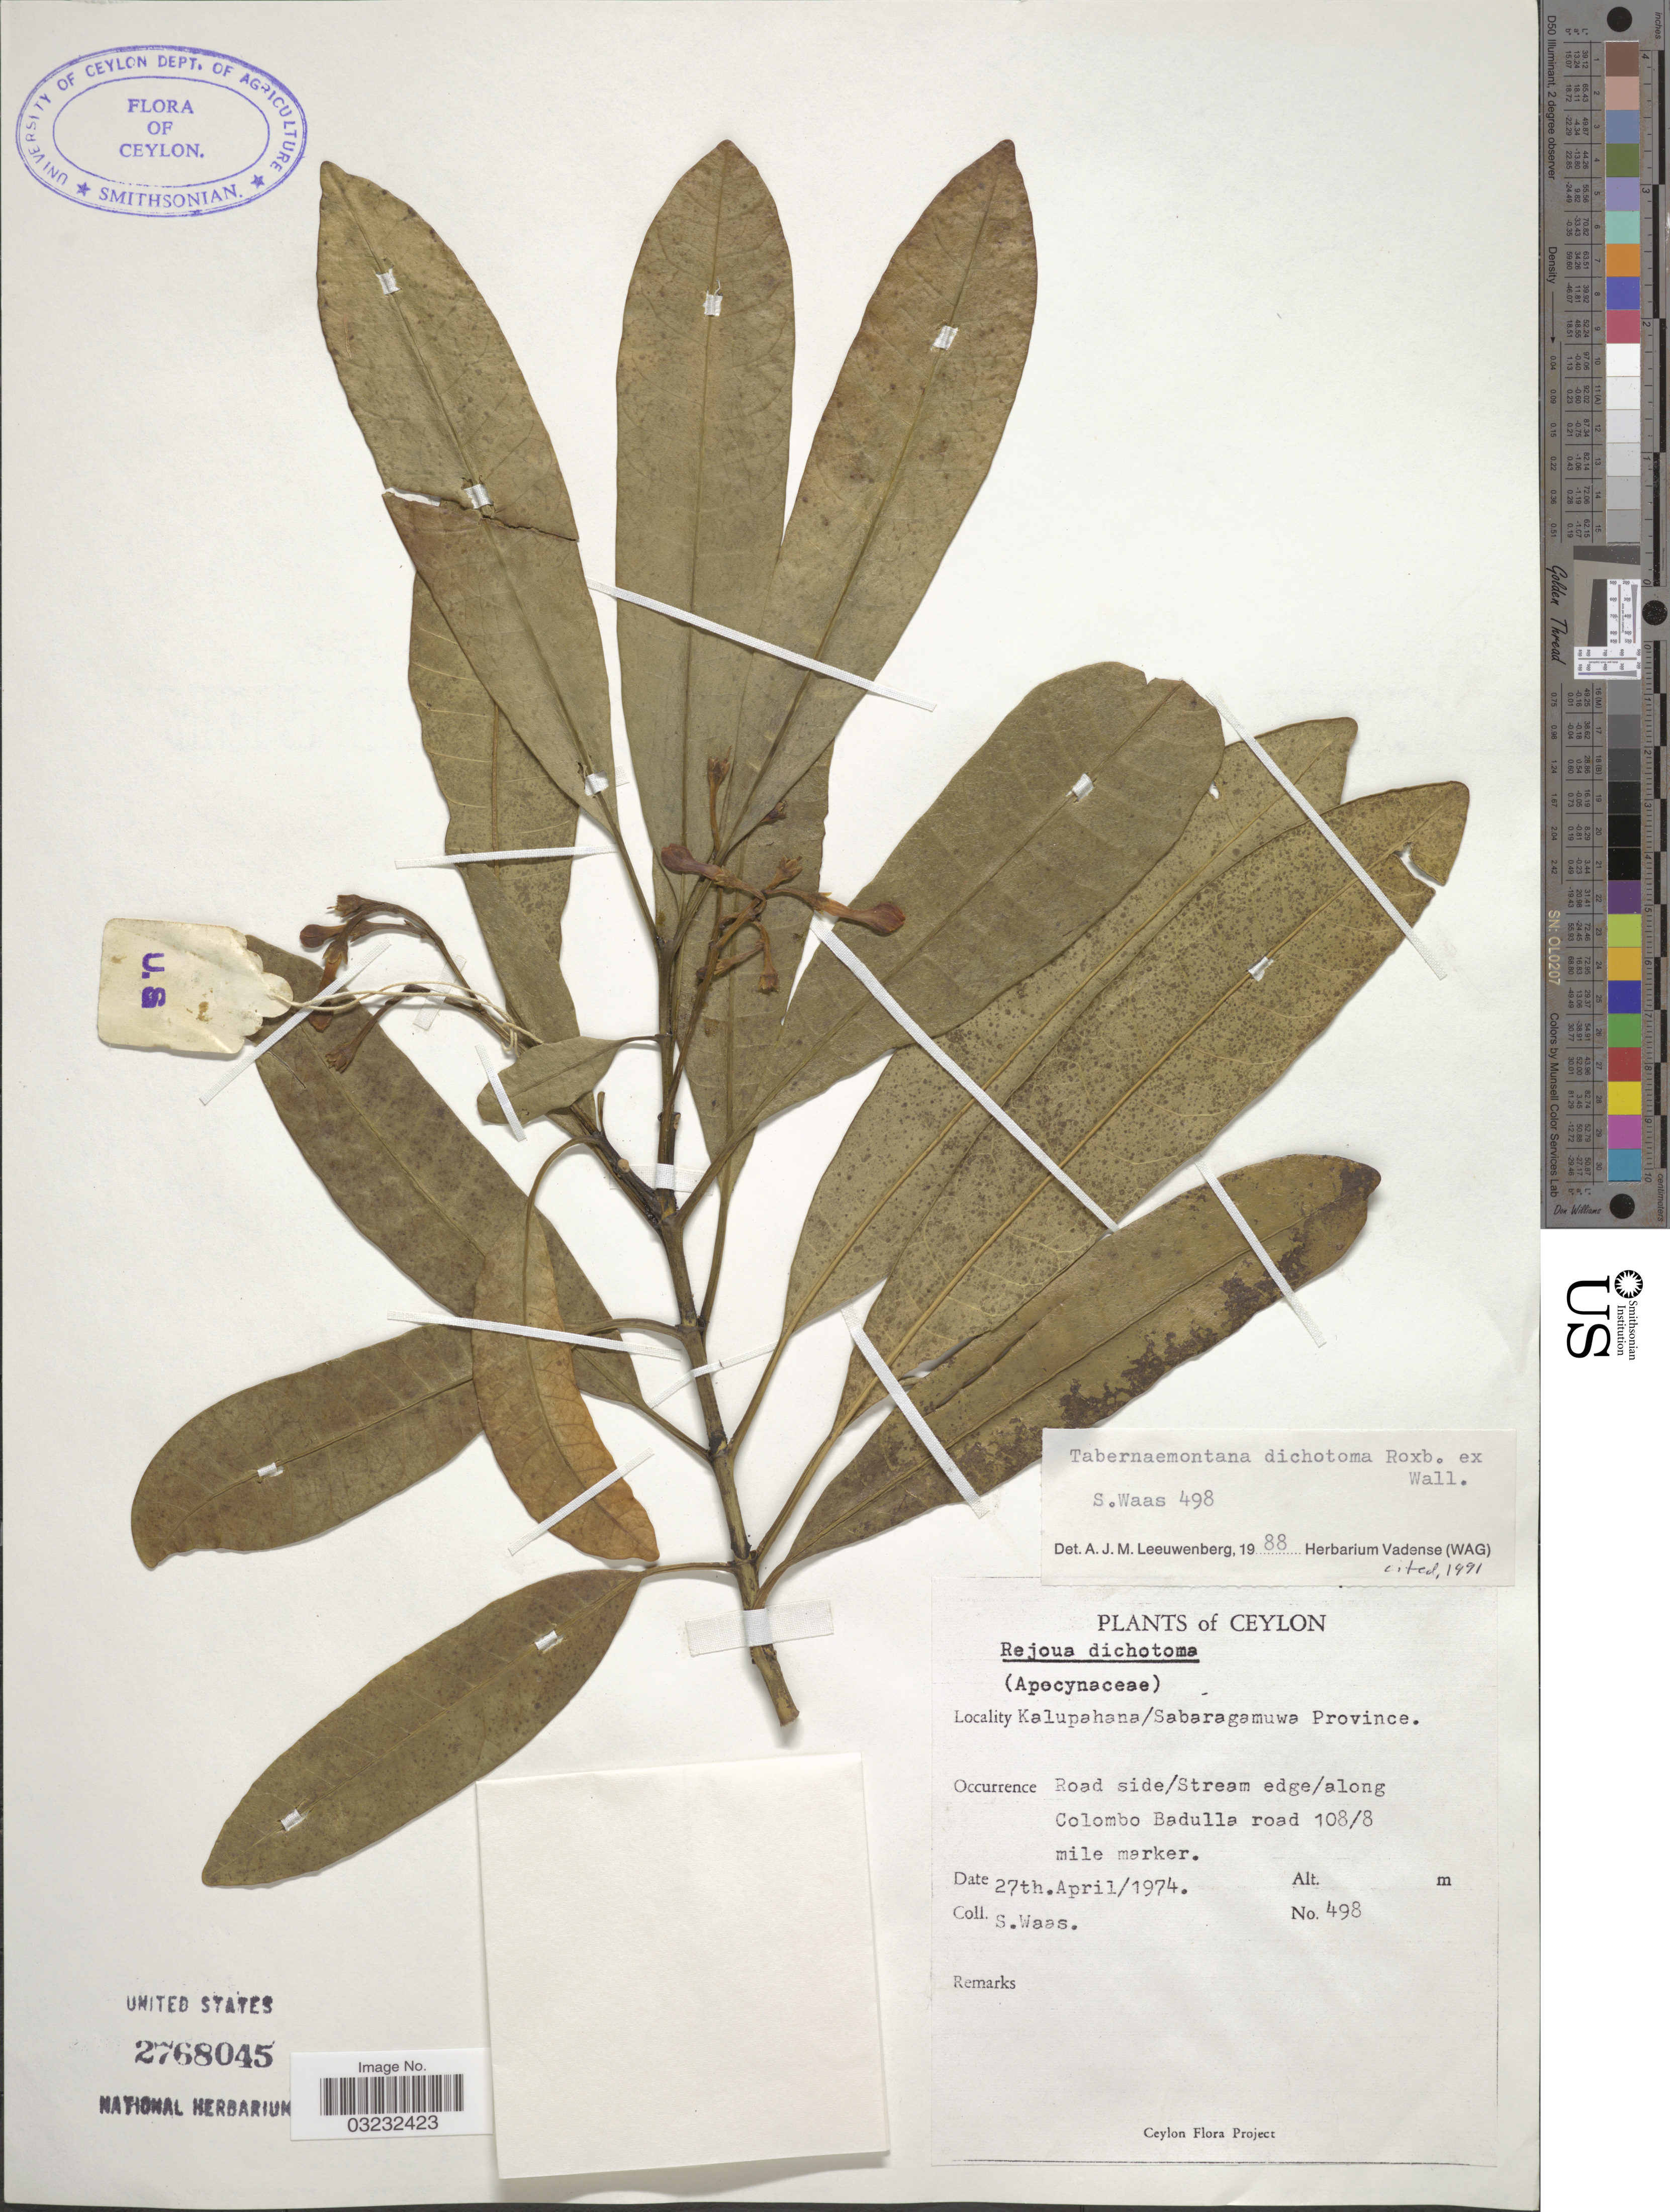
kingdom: Plantae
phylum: Tracheophyta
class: Magnoliopsida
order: Gentianales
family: Apocynaceae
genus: Tabernaemontana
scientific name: Tabernaemontana dichotoma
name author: Roxb. ex Wall.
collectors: S. Waas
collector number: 498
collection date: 1974-04-27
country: Sri Lanka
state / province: Sabaragamuwa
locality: Ceylon, Kalupahana, Road side /Stream edge/along Colombo Badulla road 108/8 mile marker.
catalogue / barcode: US 2768045